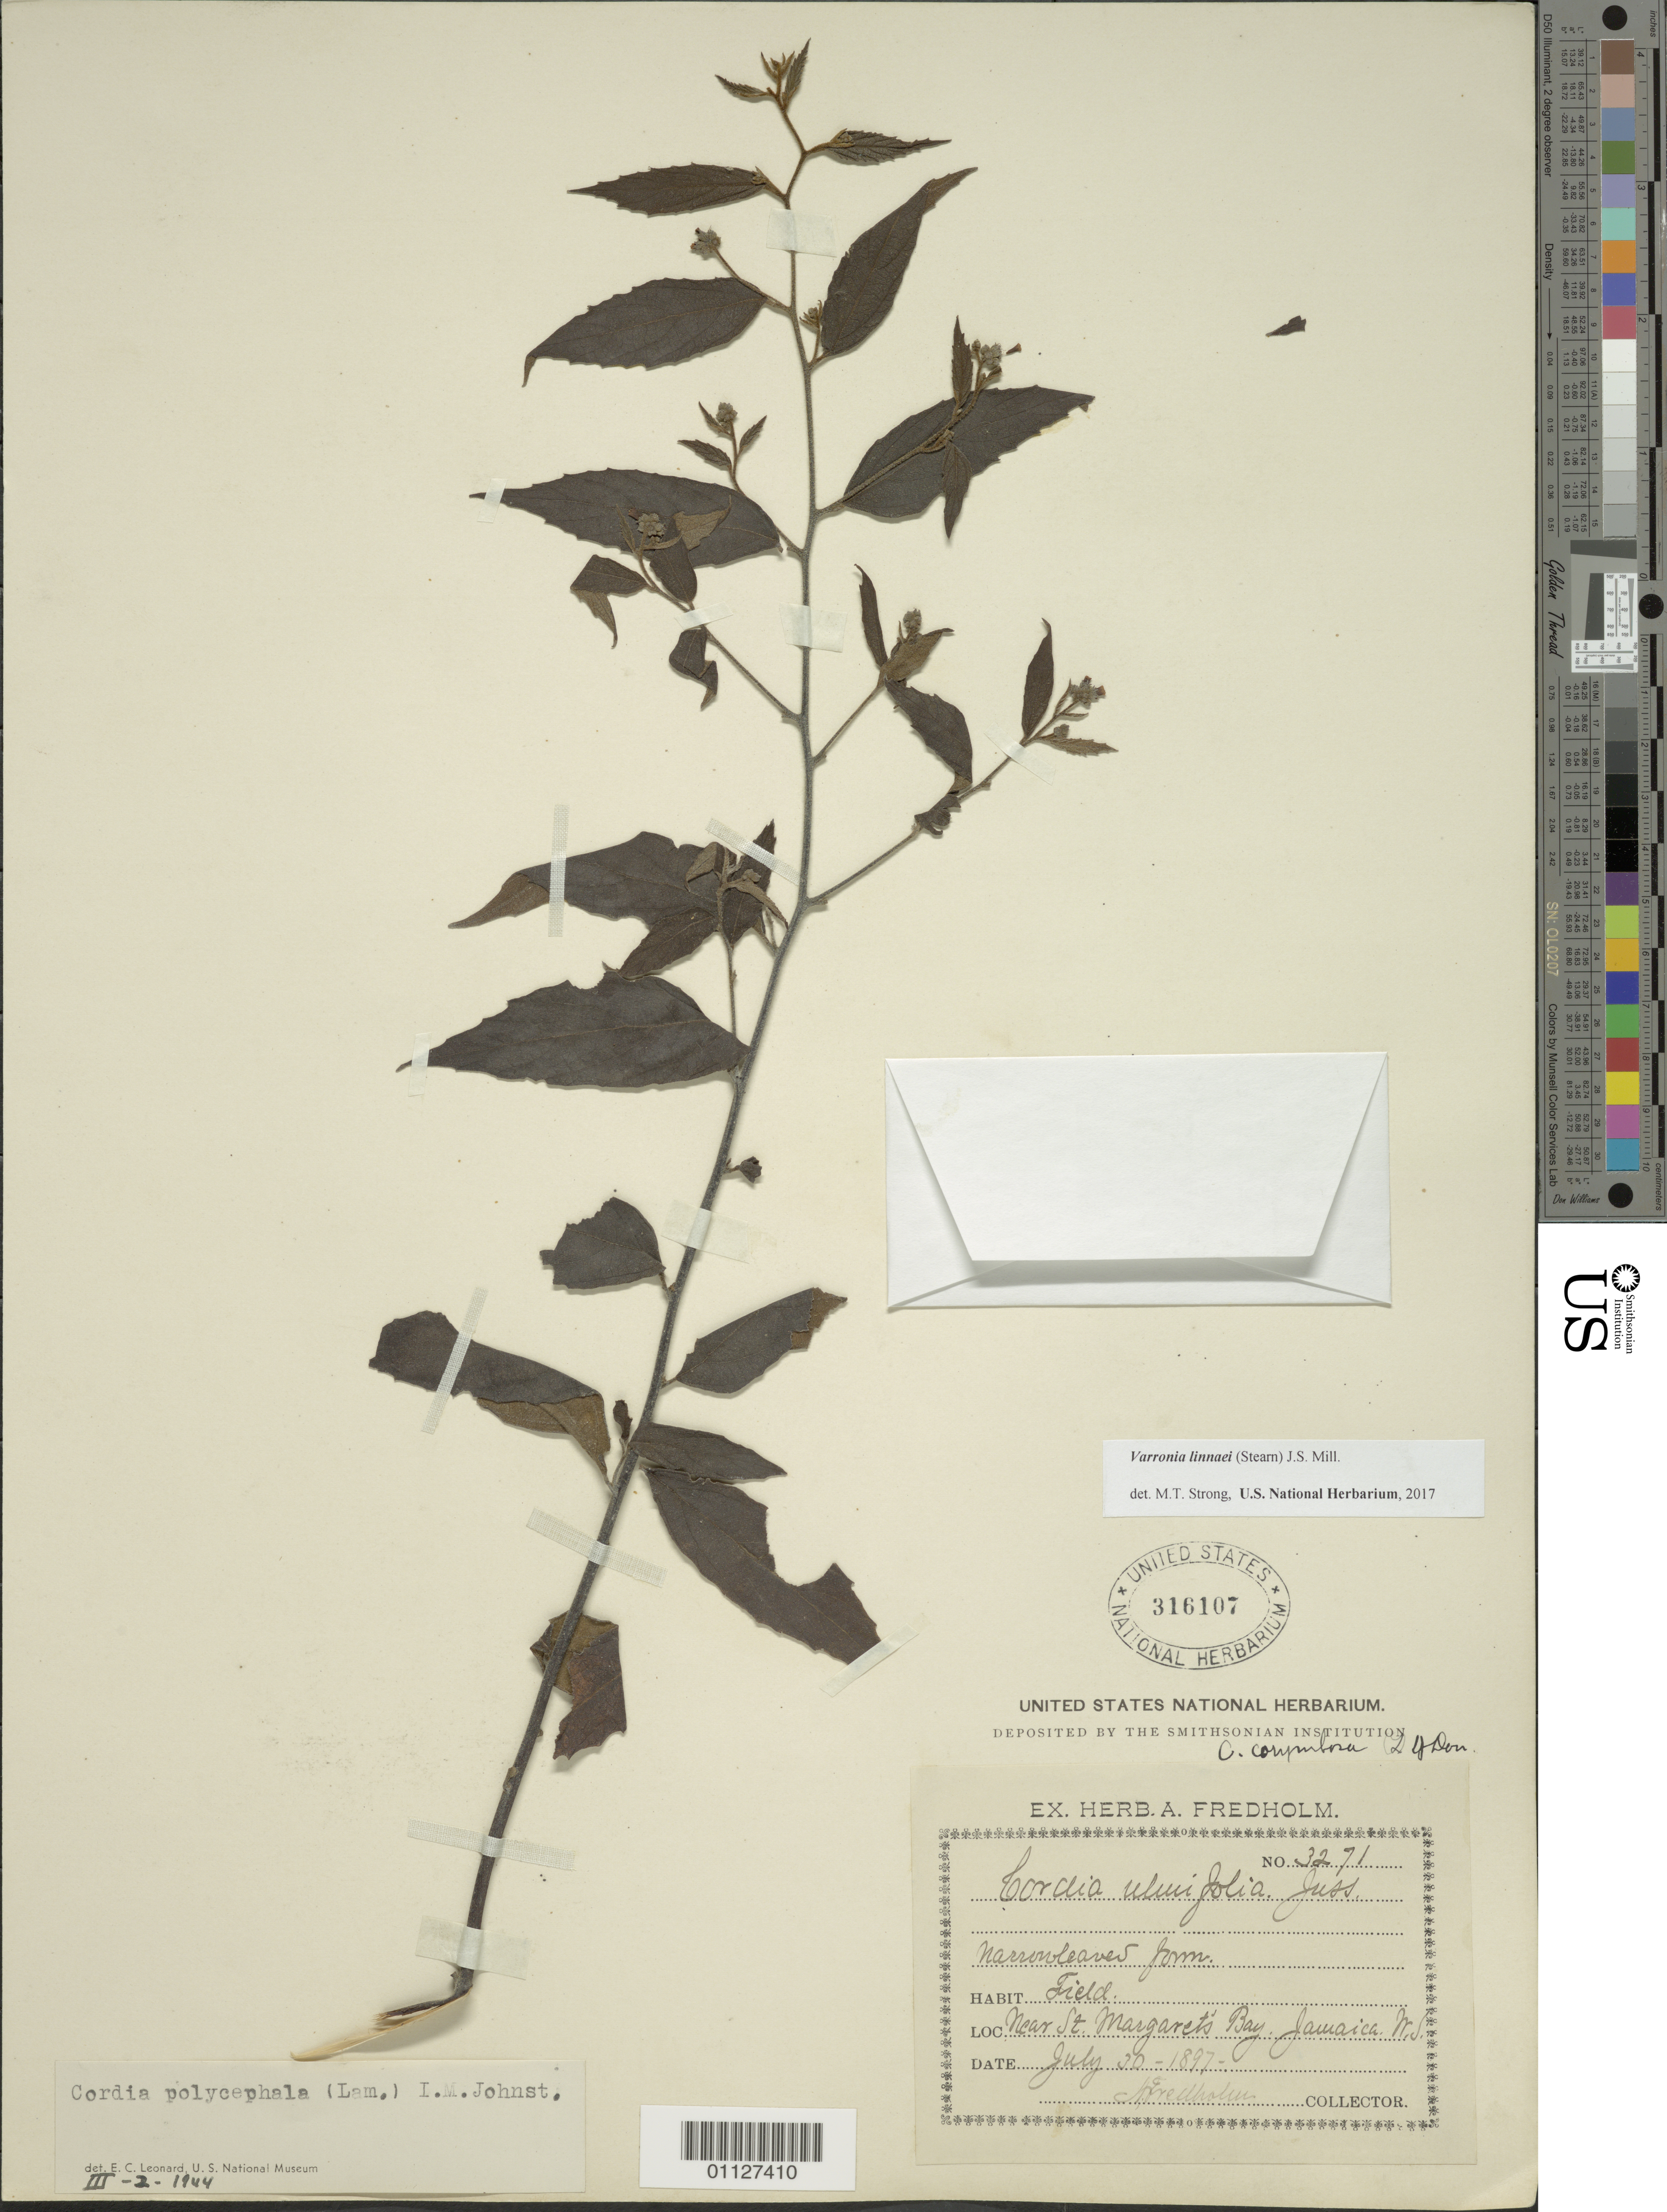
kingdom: Plantae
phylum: Tracheophyta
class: Magnoliopsida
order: Boraginales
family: Cordiaceae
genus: Varronia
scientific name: Varronia linnaei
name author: (Stearn) J.S. Mill.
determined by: Strong, Mark T., (BOT), Smithsonian Institution - National Museum of Natural History (UNITED STATES)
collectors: A. Fredholm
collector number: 3271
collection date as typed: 30 Jul 1897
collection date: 1897-07-30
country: Jamaica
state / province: Portland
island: Jamaica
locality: Near St Margaret's Bay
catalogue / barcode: US 316107